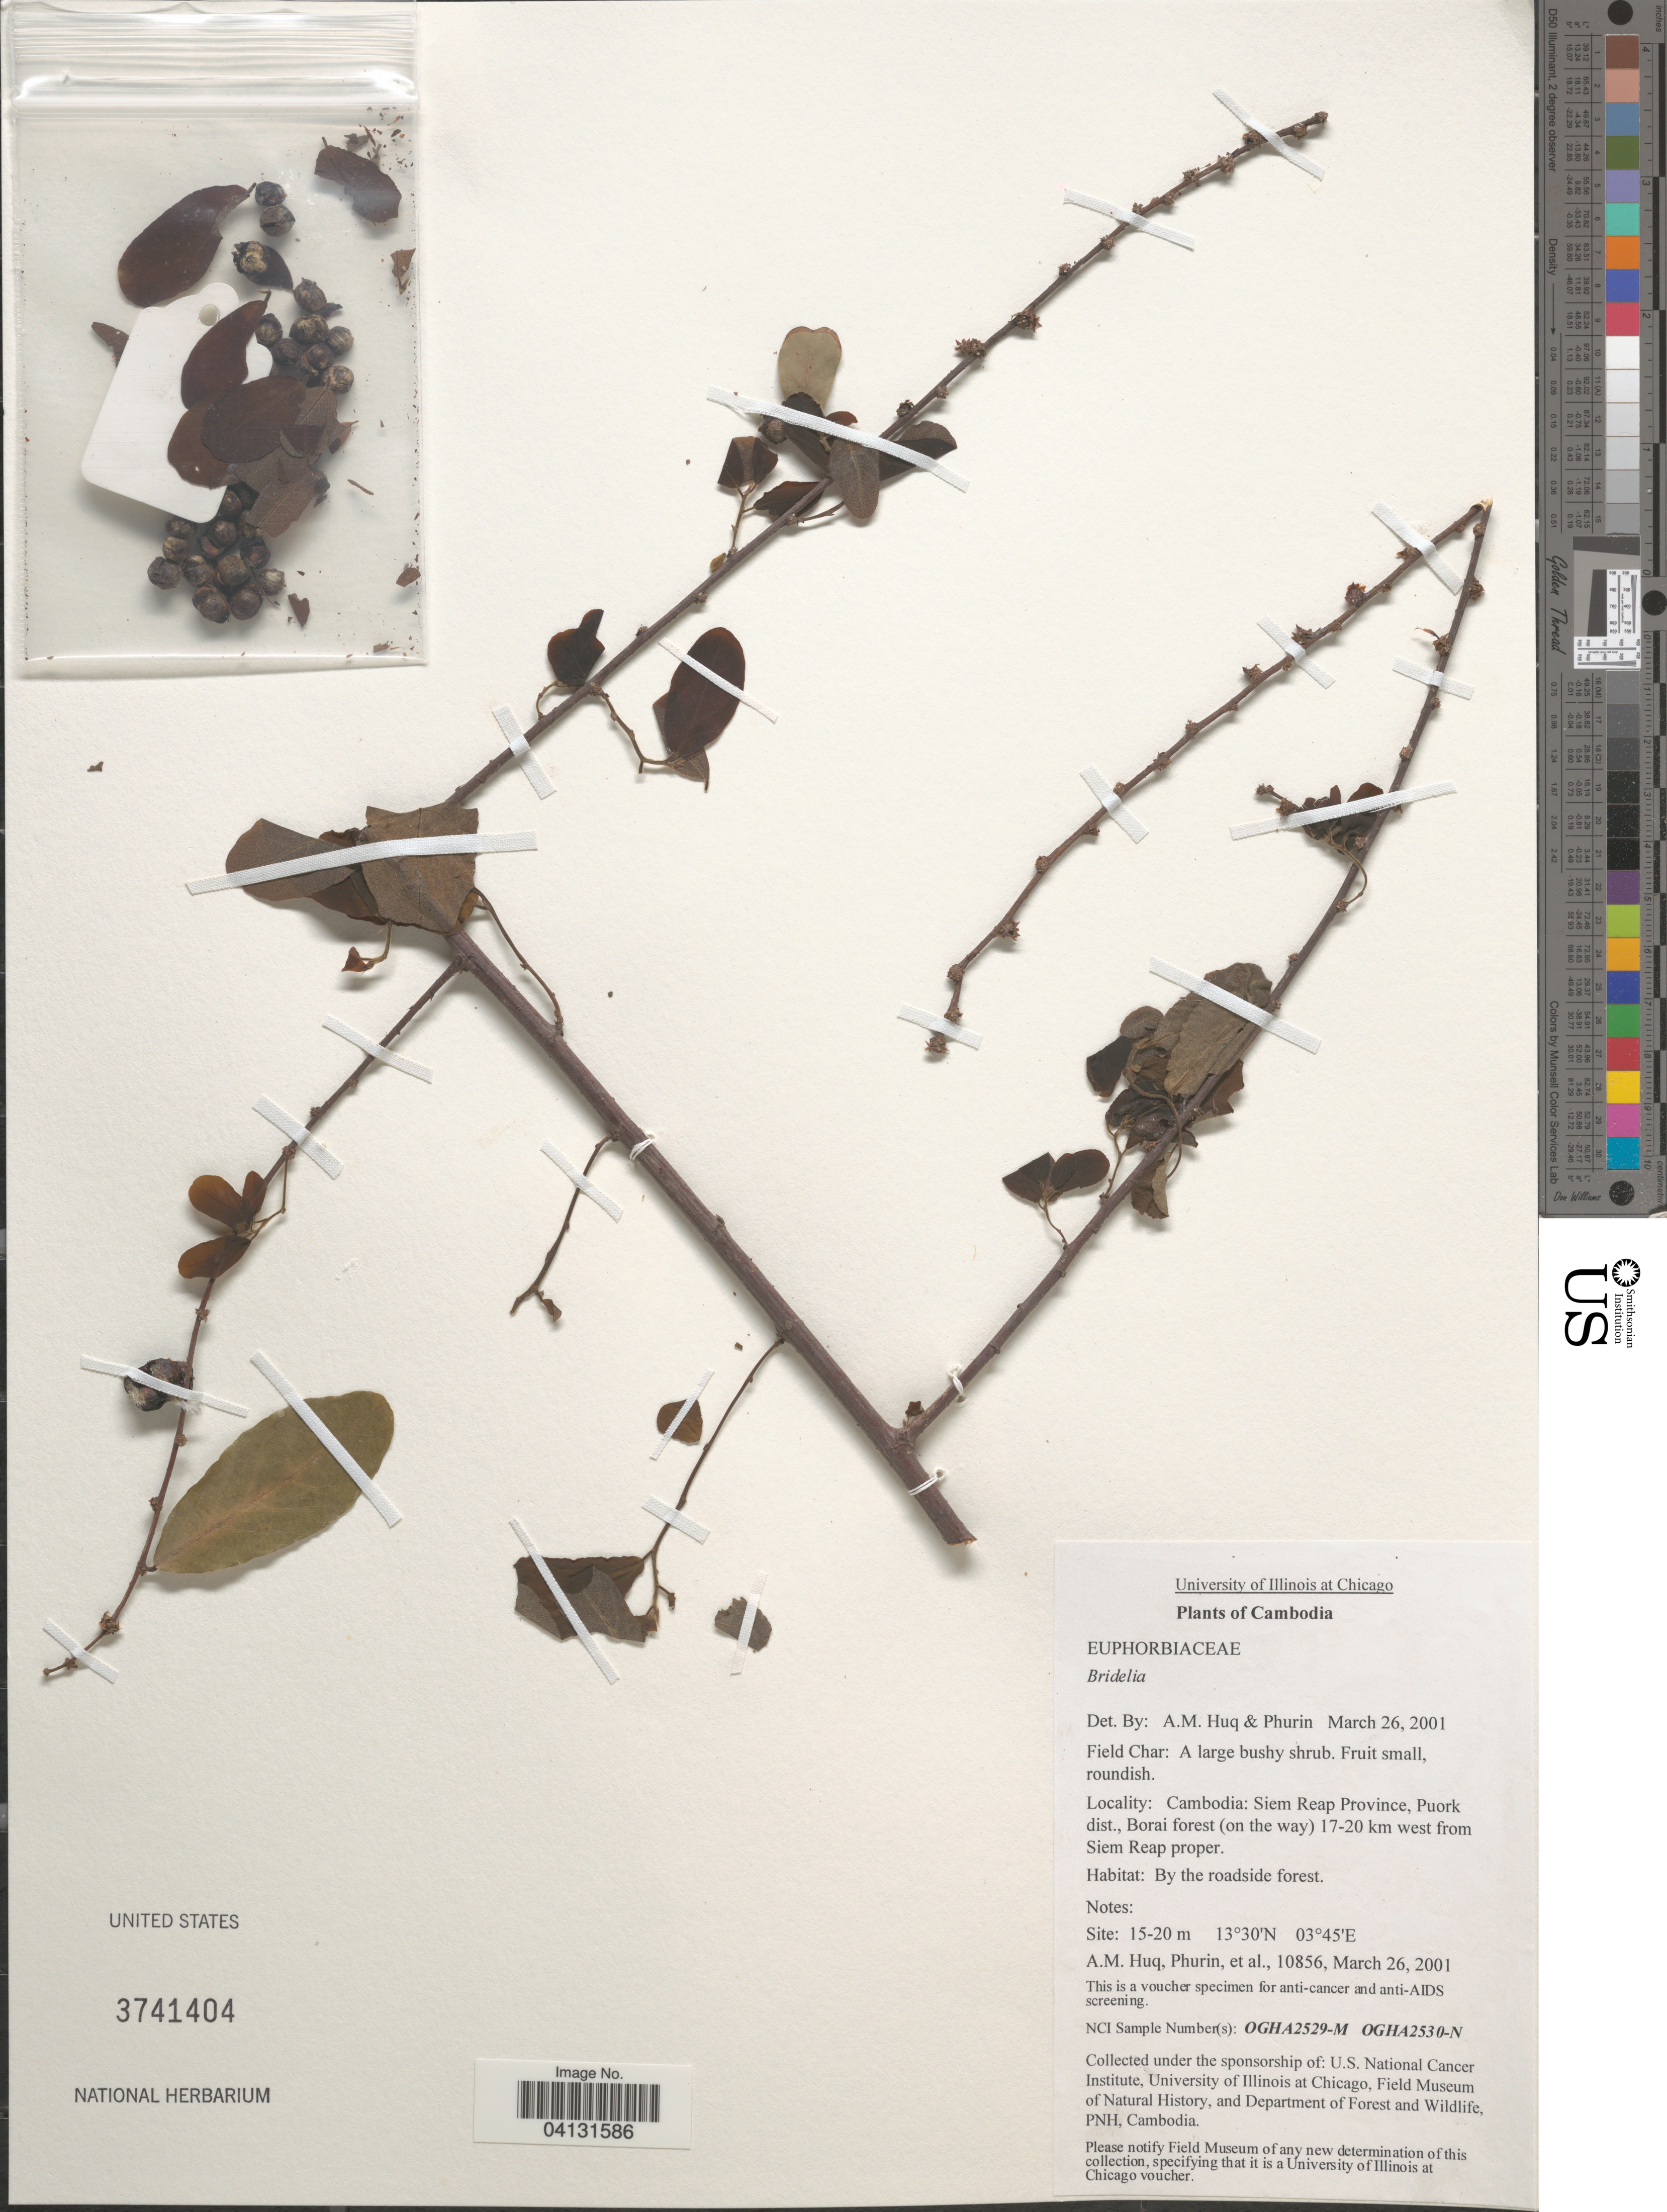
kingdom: Plantae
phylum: Tracheophyta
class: Magnoliopsida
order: Malpighiales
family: Phyllanthaceae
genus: Bridelia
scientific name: Bridelia sp.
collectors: A. M. Huq, -. Phurin & et al.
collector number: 10856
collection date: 2001-03-26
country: Cambodia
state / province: Siĕm Réab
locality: Siem Reap Province, Puork dist., Borai forest (on the way) 17-20 km west from Siem Reap proper.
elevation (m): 15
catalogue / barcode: US 3741404